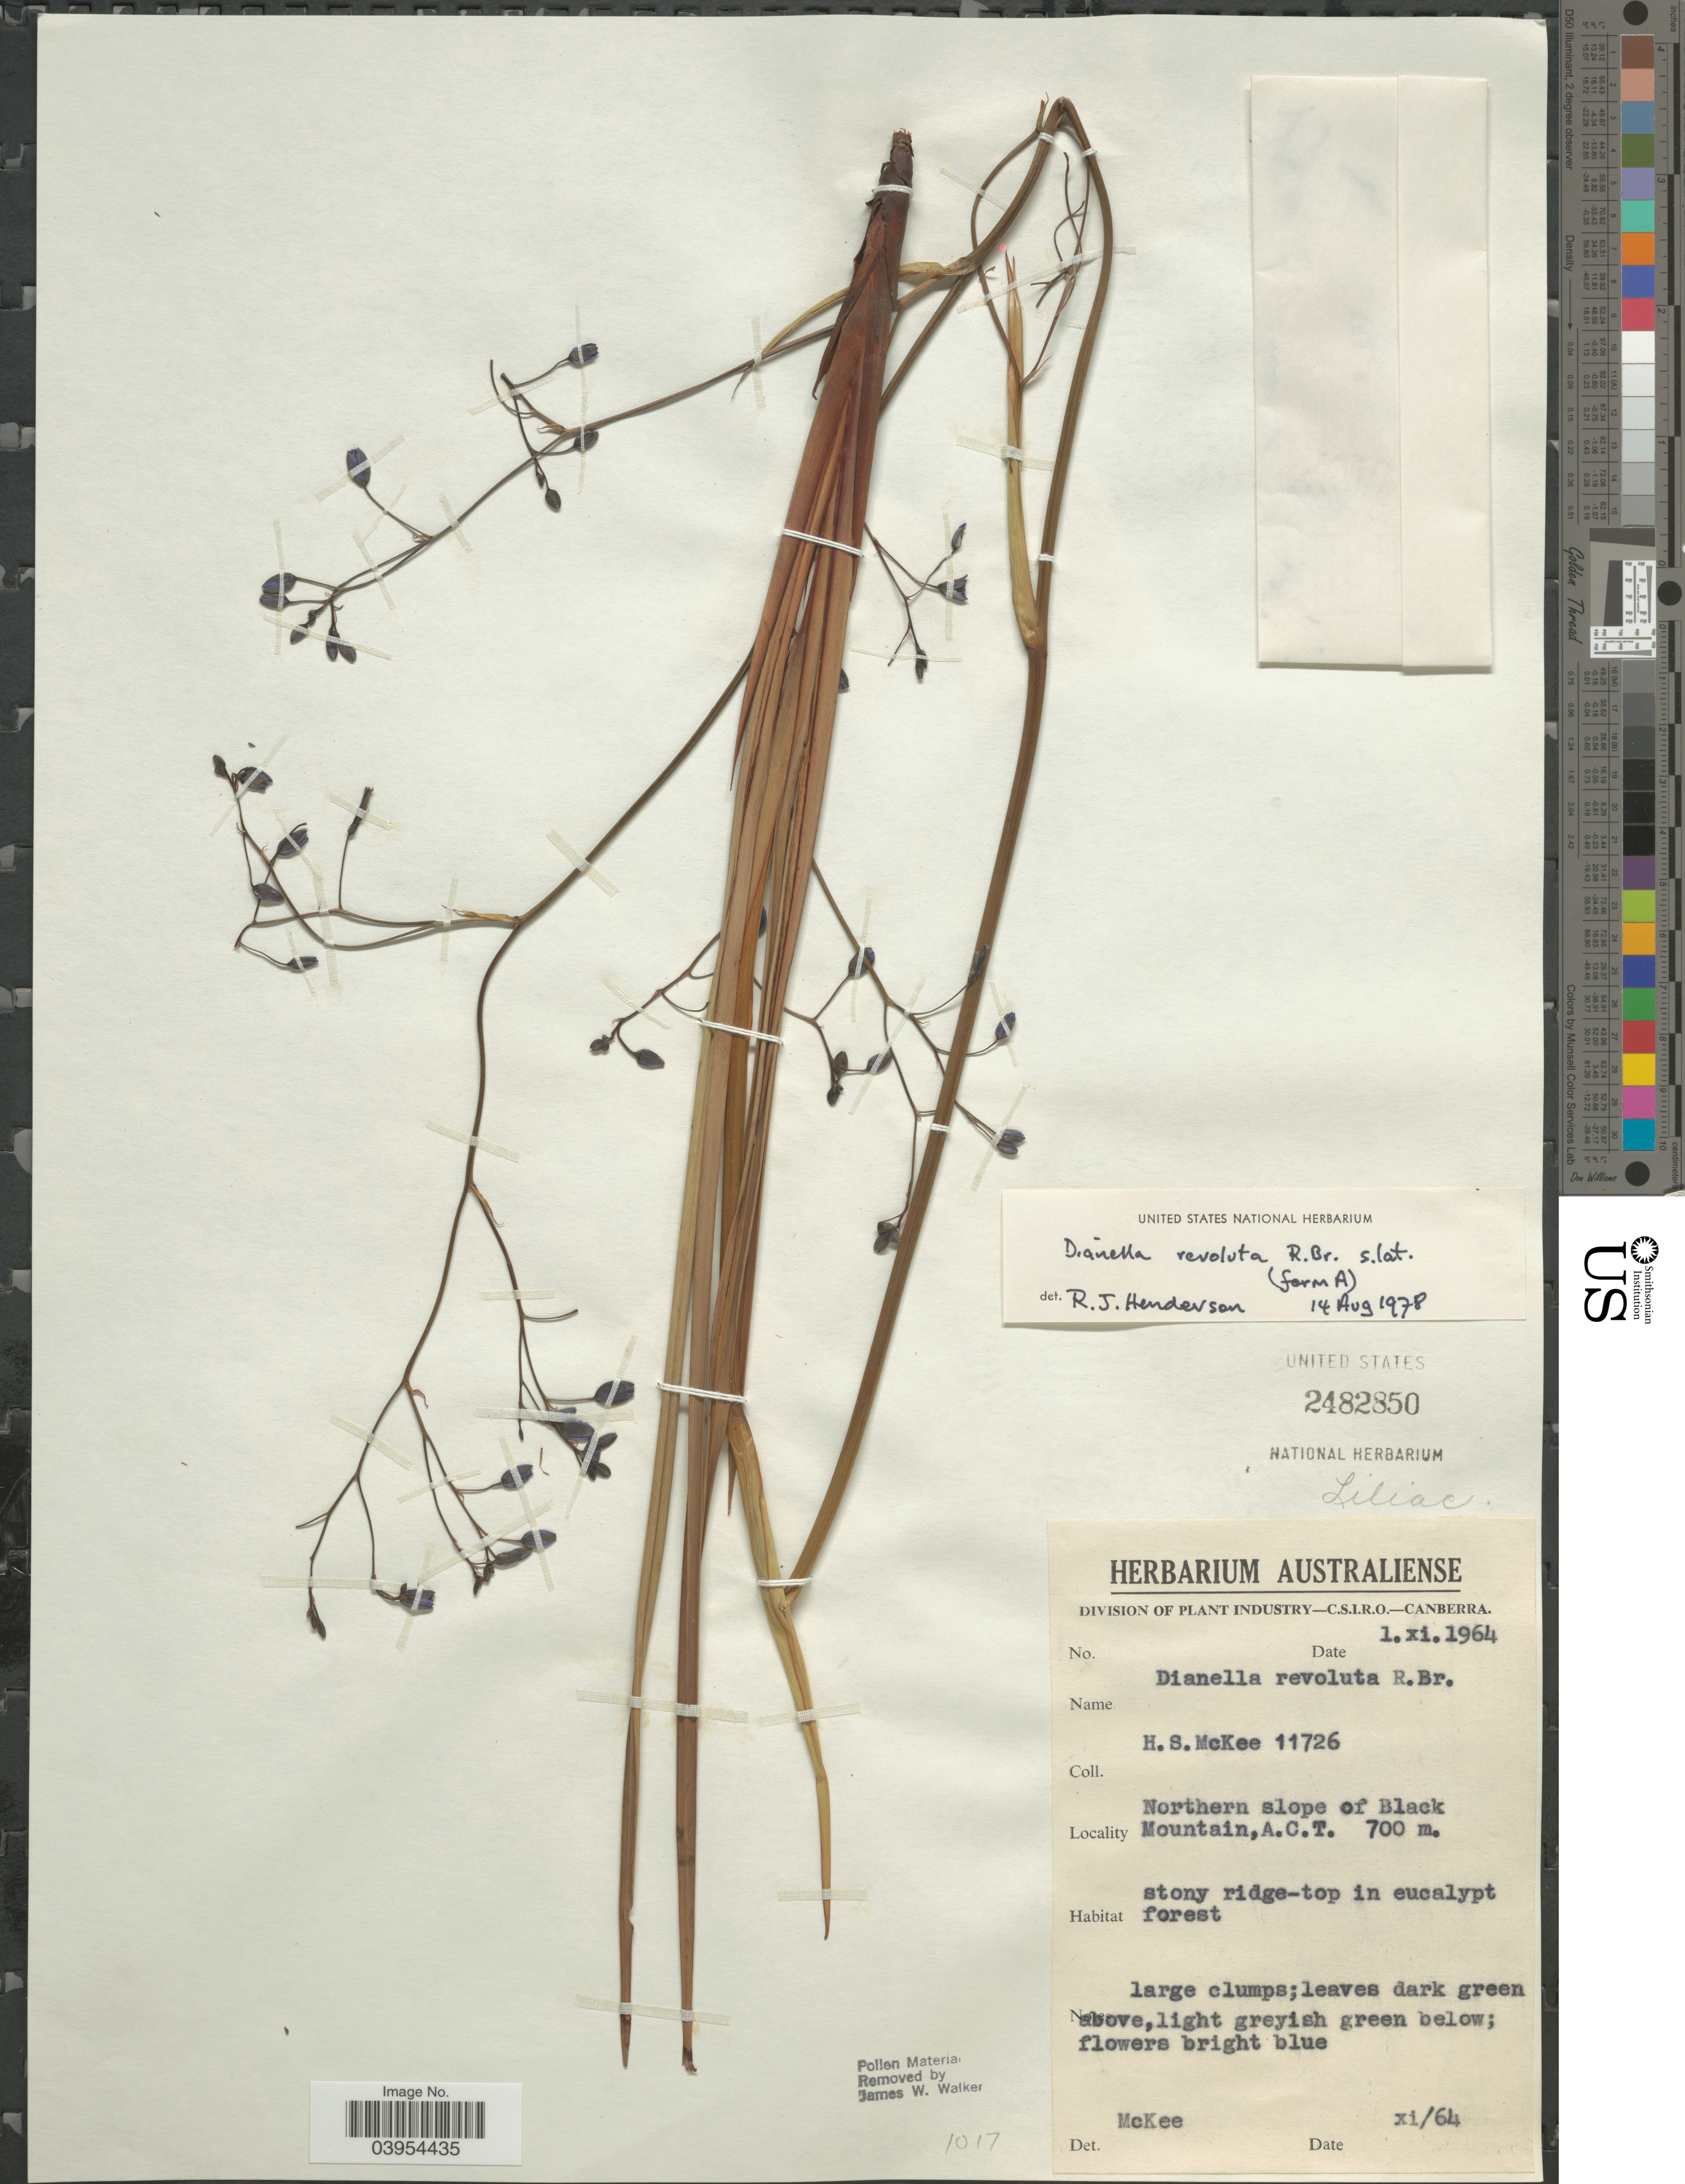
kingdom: Plantae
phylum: Tracheophyta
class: Liliopsida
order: Asparagales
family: Asphodelaceae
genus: Dianella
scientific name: Dianella revoluta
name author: R. Br.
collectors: H. S. McKee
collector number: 11726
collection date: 1964-11-01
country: Australia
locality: Northern slope of Black Mountain, A.C.T.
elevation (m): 700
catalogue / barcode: US 2482850